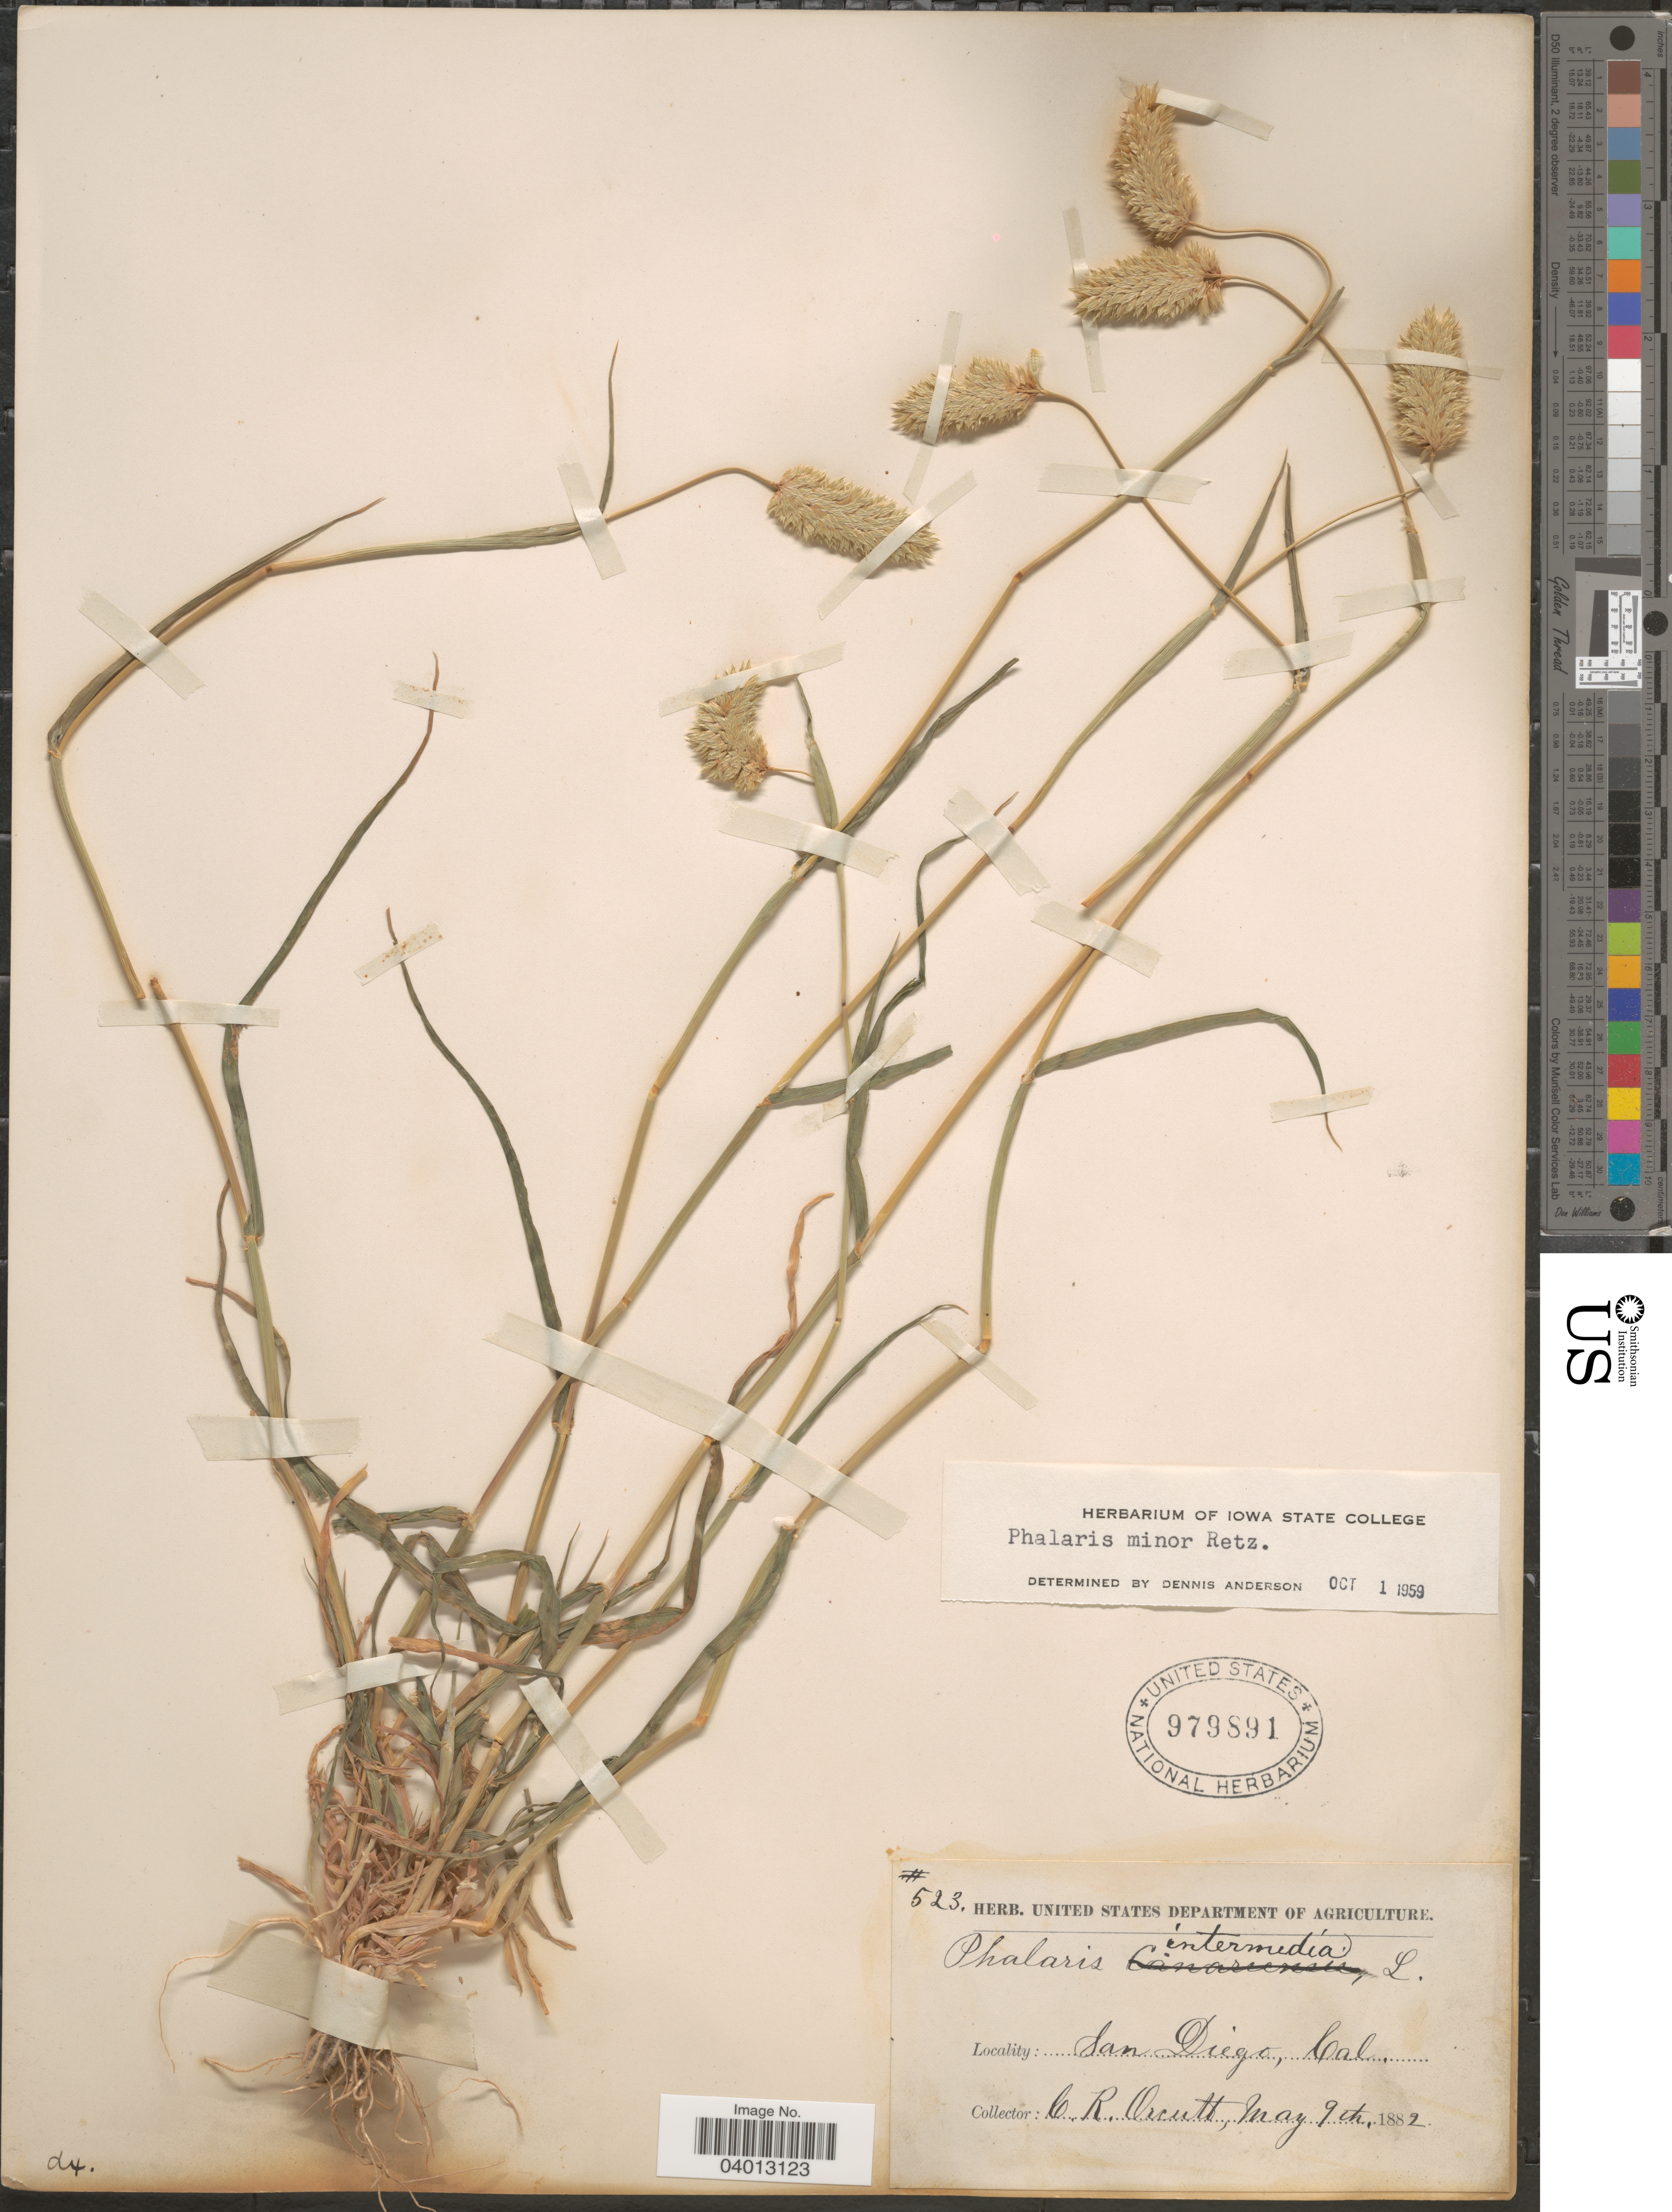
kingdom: Plantae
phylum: Tracheophyta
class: Liliopsida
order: Poales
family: Poaceae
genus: Phalaris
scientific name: Phalaris minor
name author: Retz.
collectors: C. R. Orcutt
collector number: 523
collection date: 1882-05-09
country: United States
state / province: California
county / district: San Diego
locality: San Diego.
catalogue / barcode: US 979891